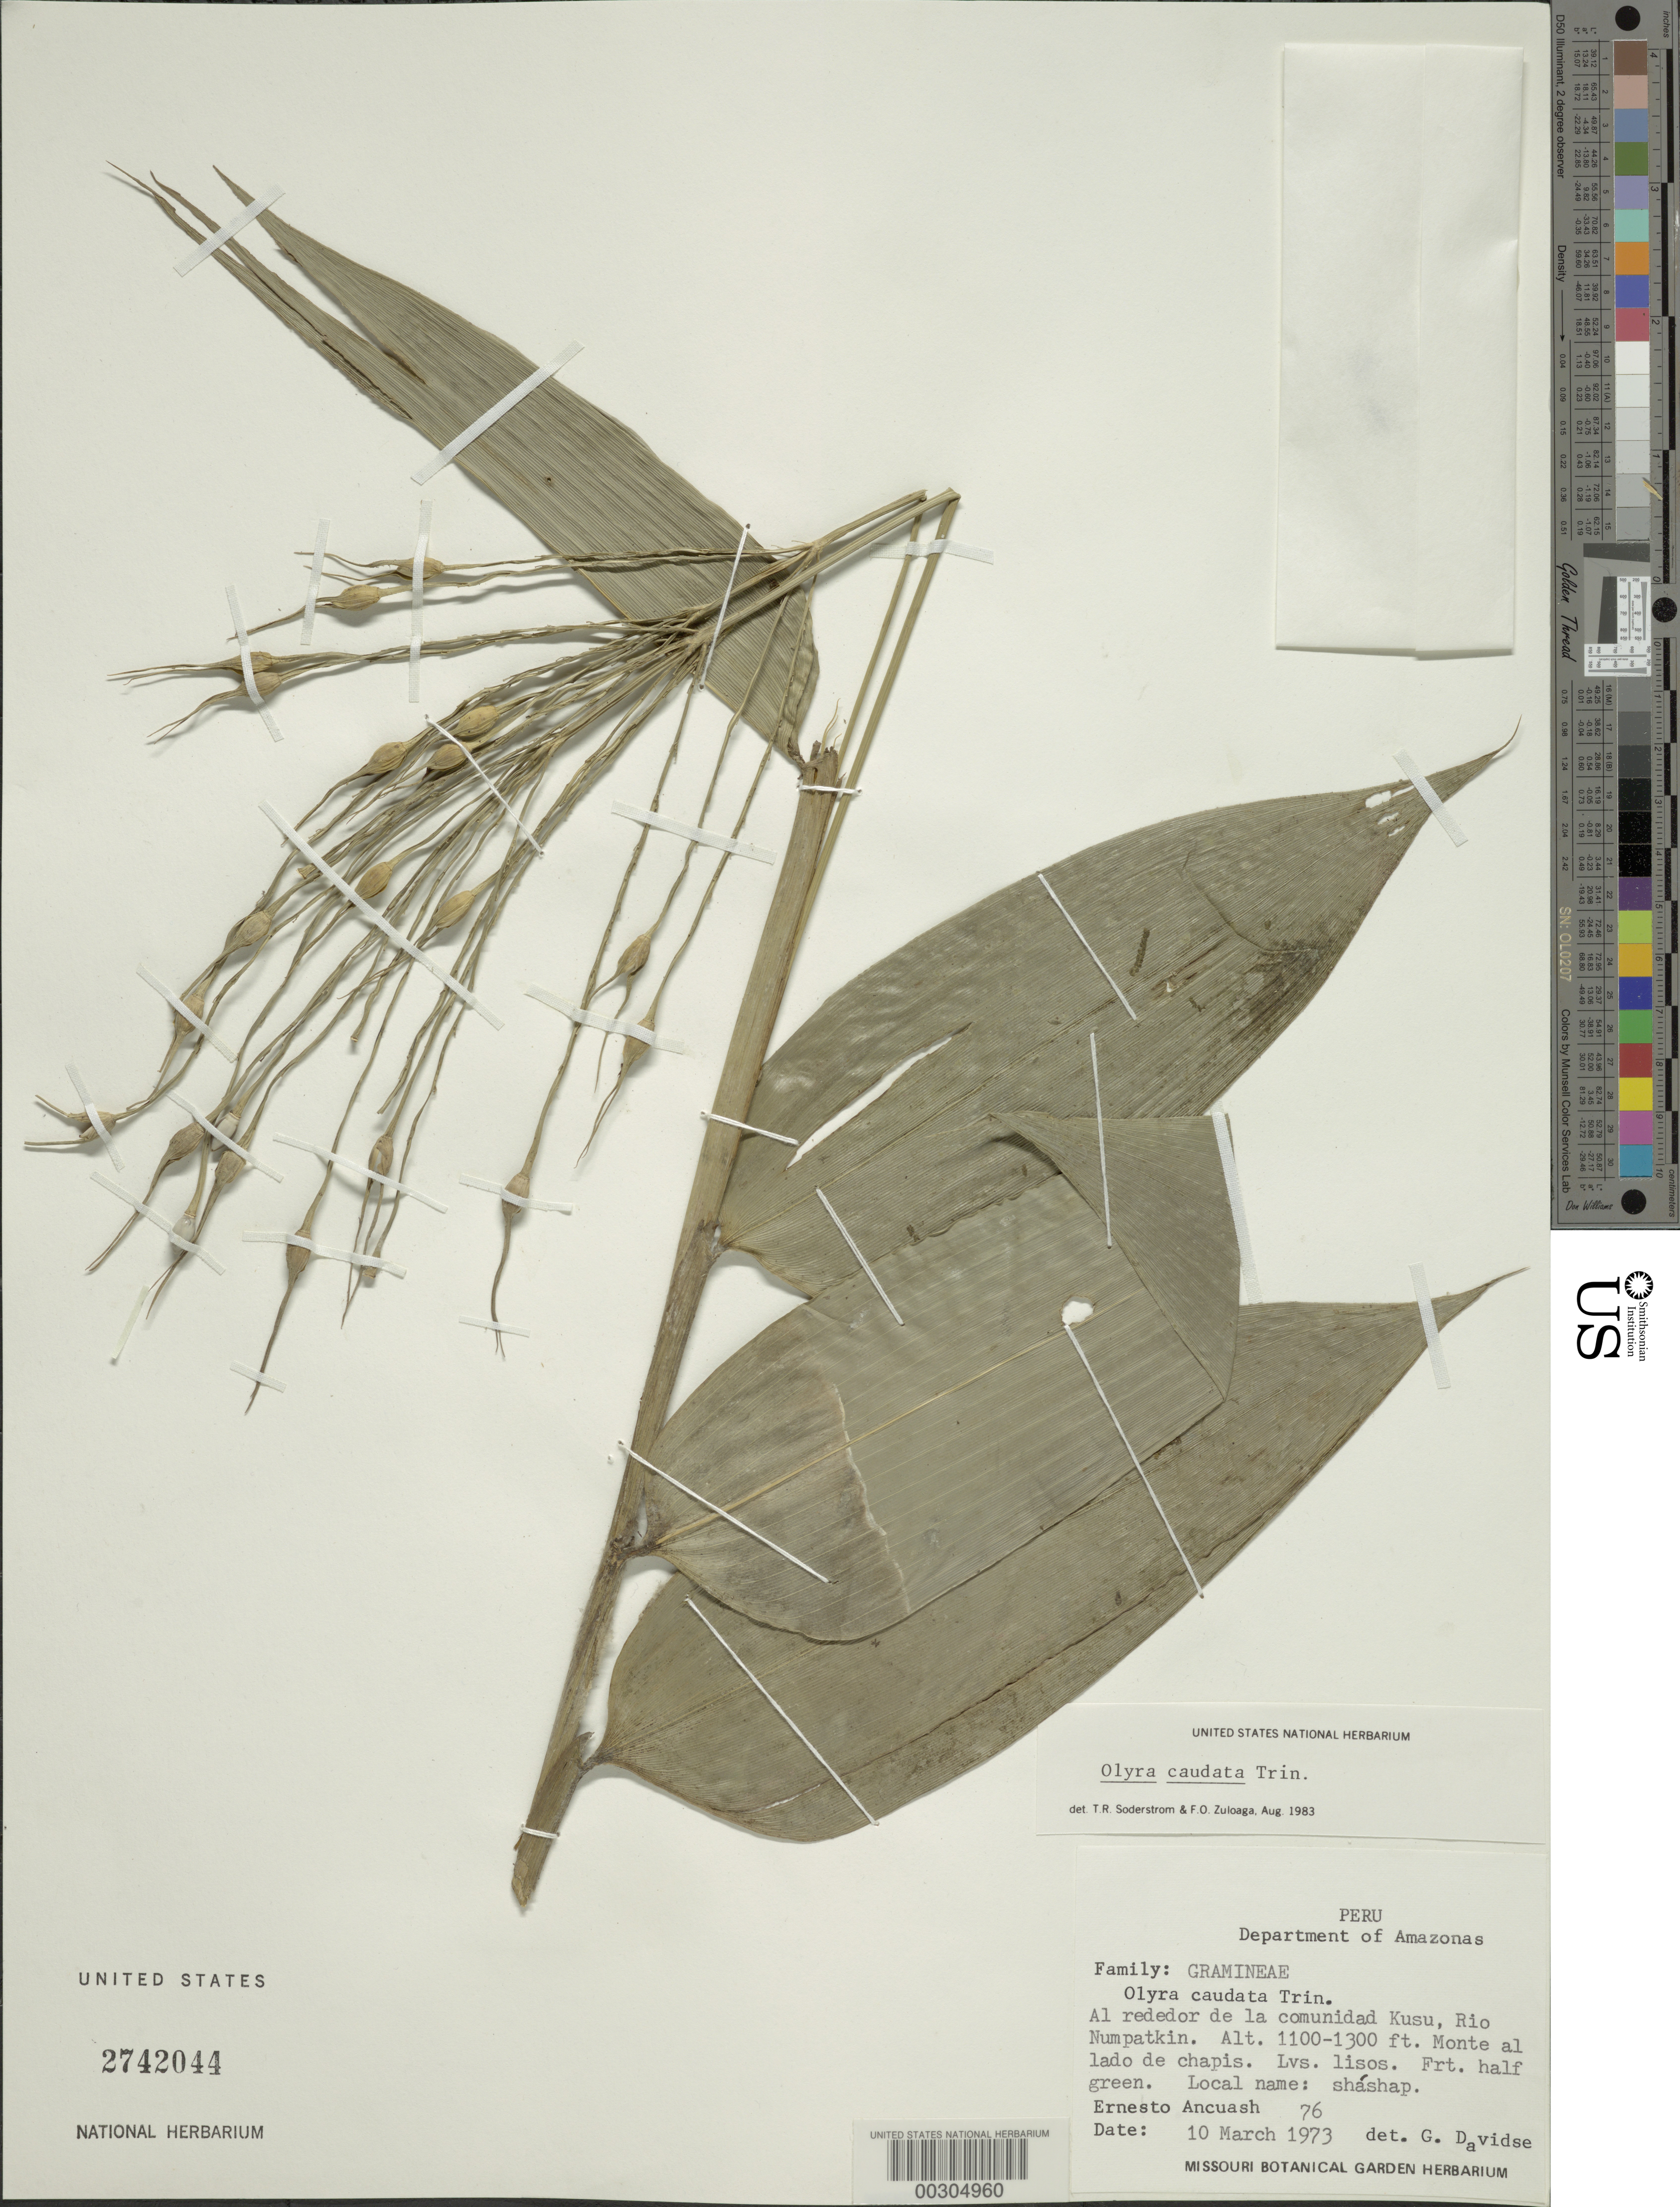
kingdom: Plantae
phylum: Tracheophyta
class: Liliopsida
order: Poales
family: Poaceae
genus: Olyra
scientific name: Olyra caudata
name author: Trin.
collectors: E. Ancuash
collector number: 76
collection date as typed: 10 Mar 1973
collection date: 1973-03-10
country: Peru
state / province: Amazonas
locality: Kusu, Río Numpatkin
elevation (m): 336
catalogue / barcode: US 2742044